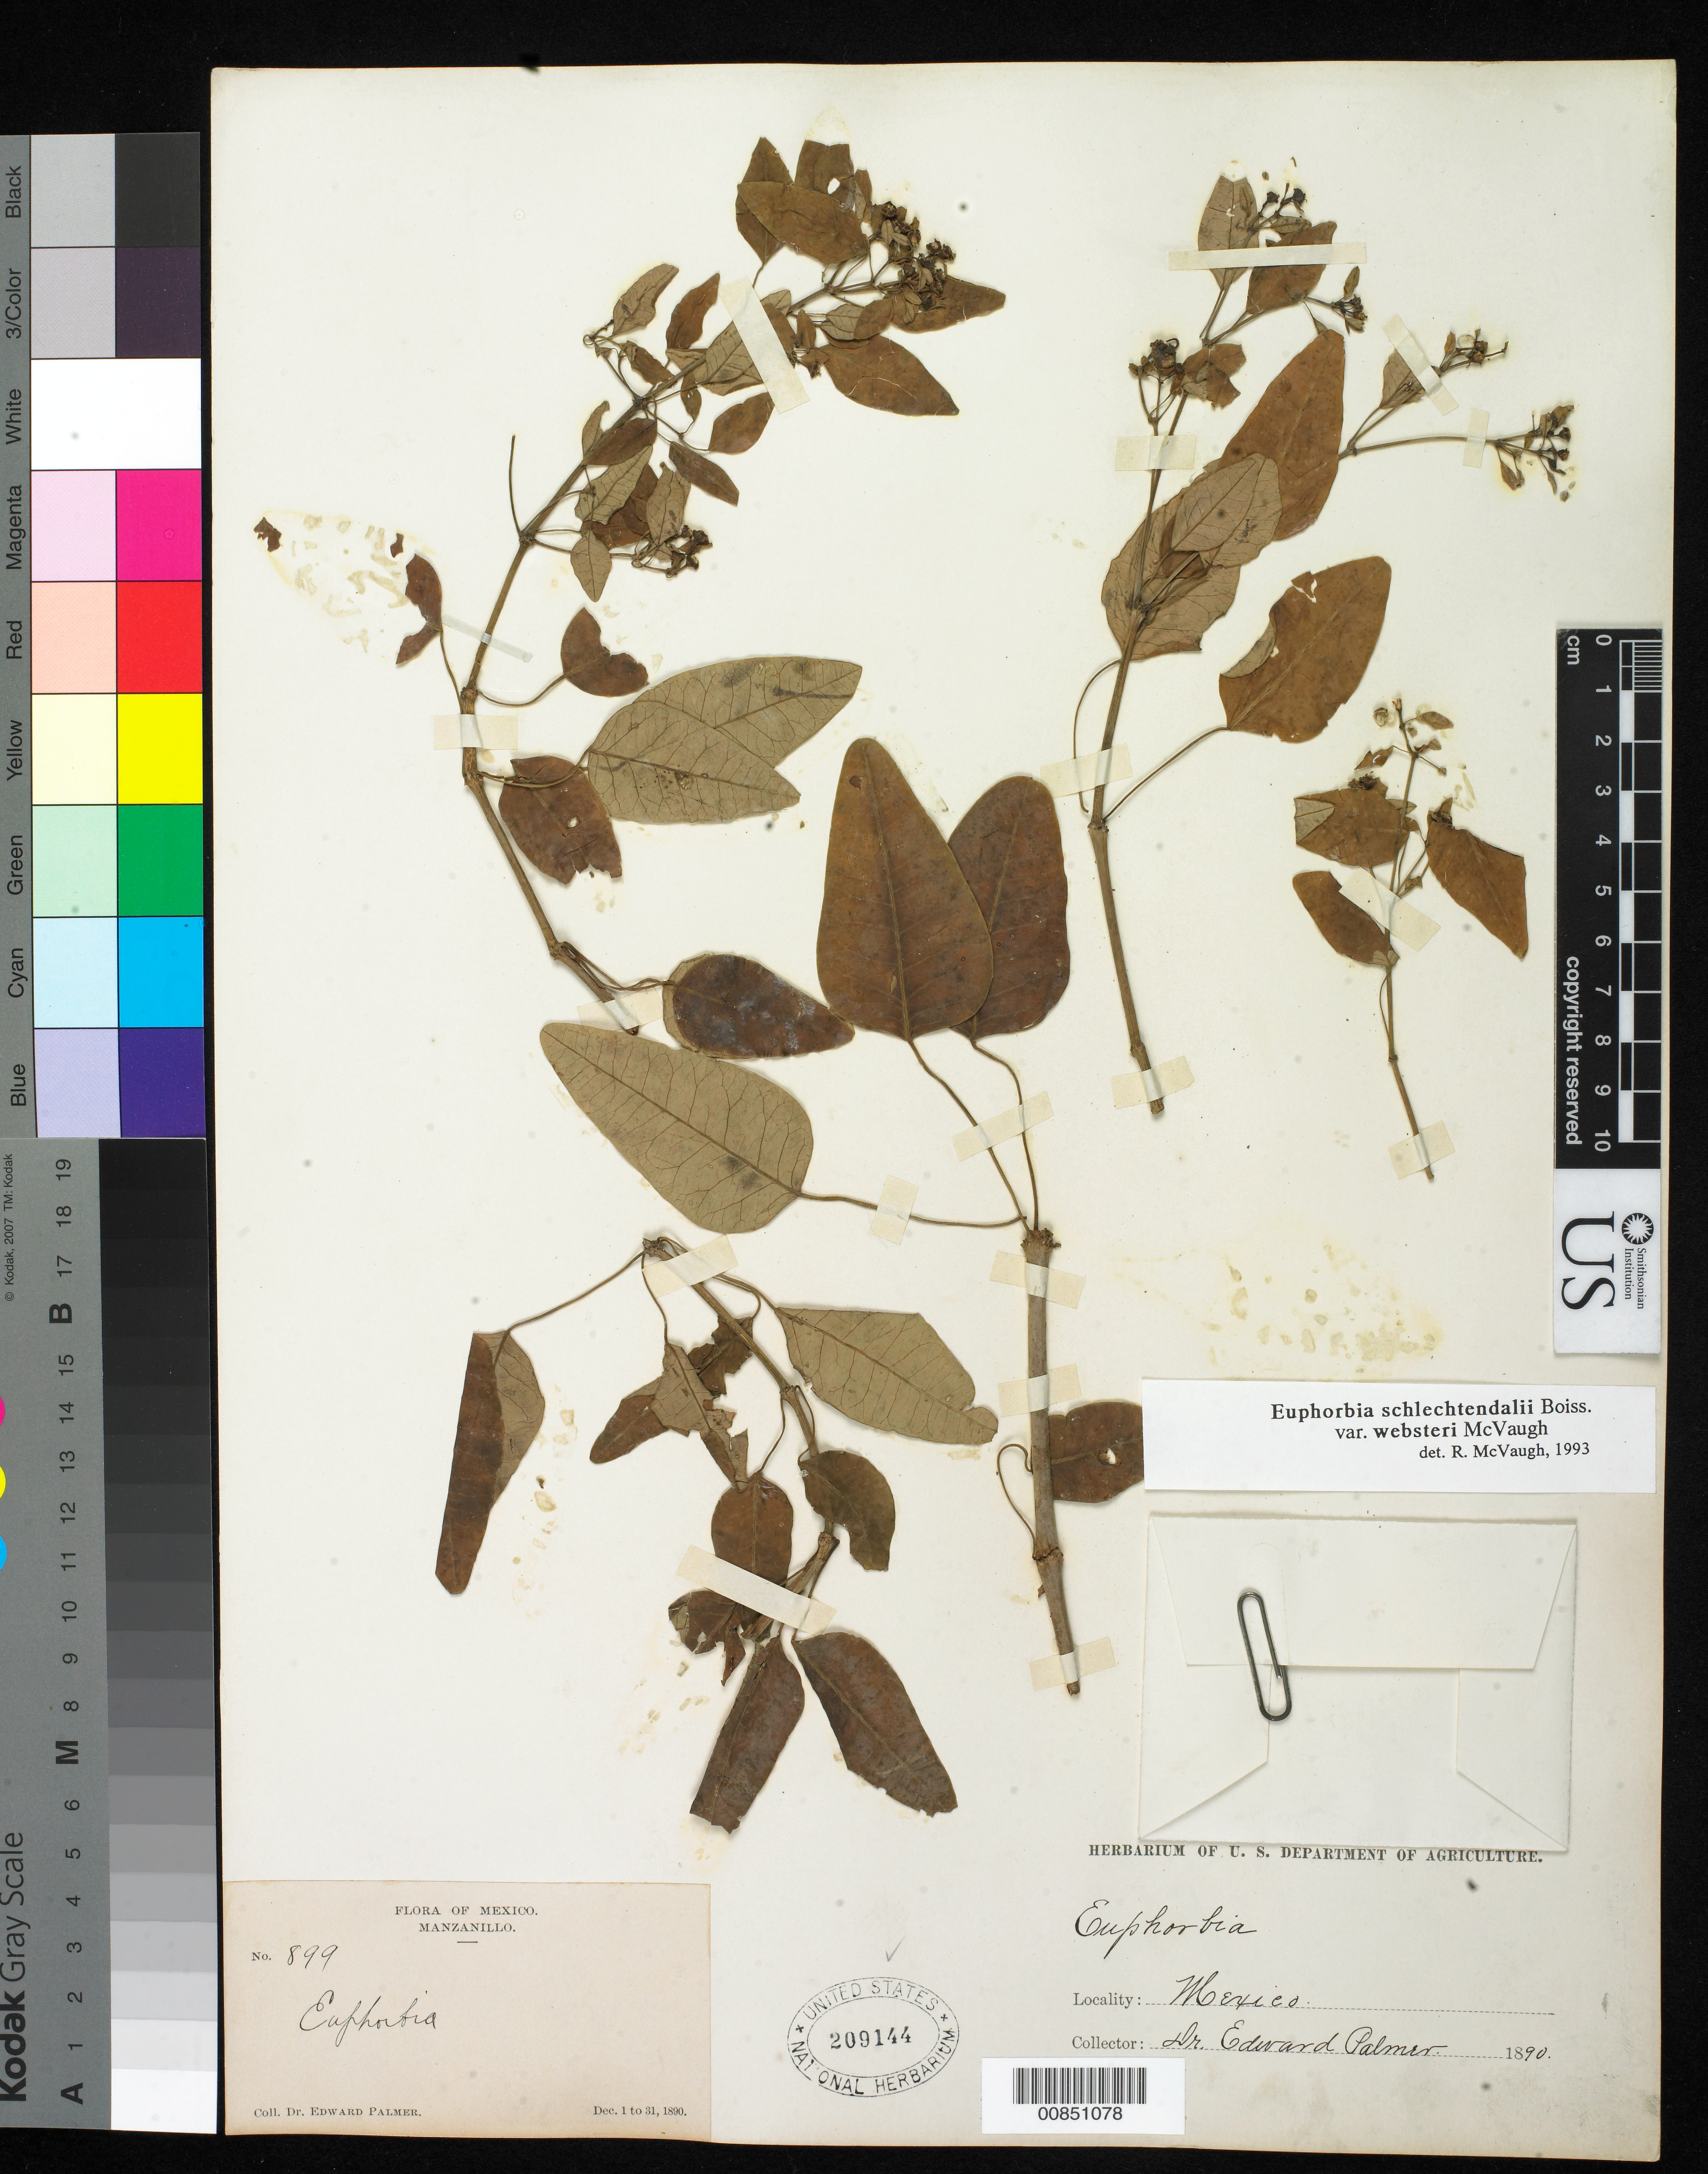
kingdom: Plantae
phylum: Tracheophyta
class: Magnoliopsida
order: Malpighiales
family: Euphorbiaceae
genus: Euphorbia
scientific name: Euphorbia schlechtendalii var. websteri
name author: McVaugh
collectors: E. Palmer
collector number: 899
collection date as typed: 01 Dec 1890 to 31 Dec 1890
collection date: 1890-12-01/1890-12-31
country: Mexico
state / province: Colima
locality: Manzanillo, Colima.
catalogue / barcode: US 209144